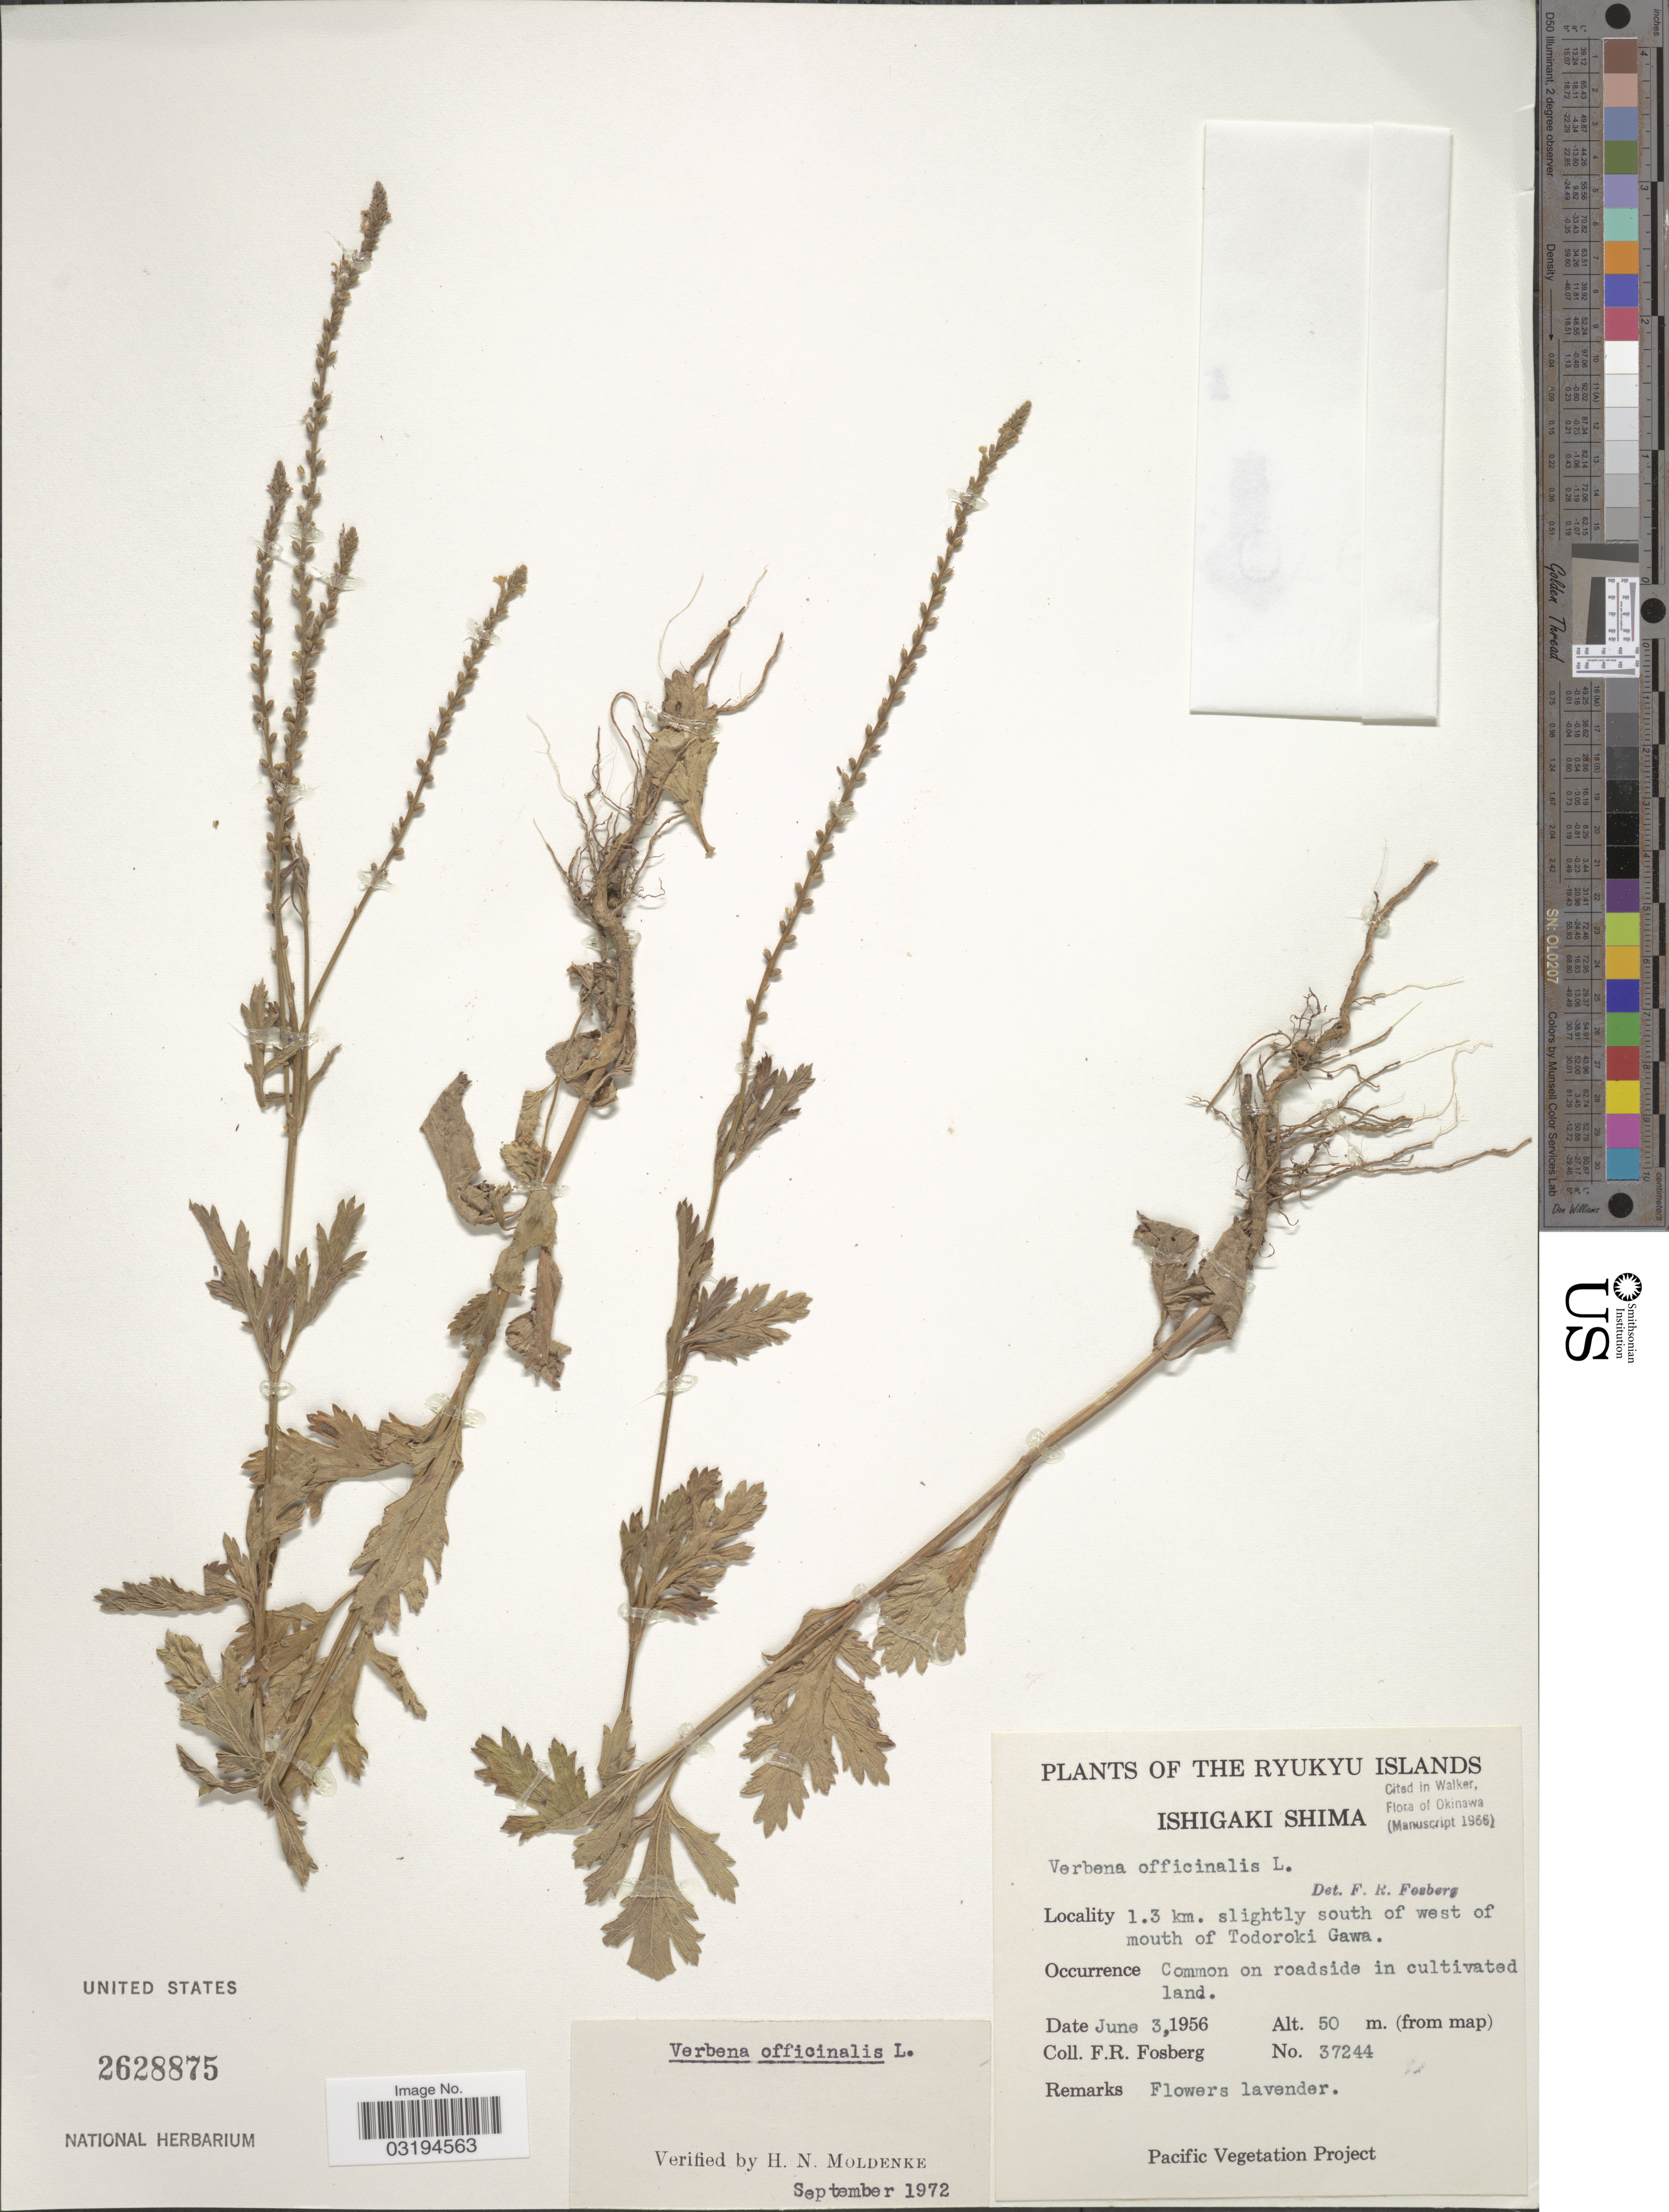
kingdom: Plantae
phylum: Tracheophyta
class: Magnoliopsida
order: Lamiales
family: Verbenaceae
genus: Verbena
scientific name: Verbena officinalis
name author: L.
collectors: F. R. Fosberg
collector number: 37244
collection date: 1956-06-03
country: Japan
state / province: Okinawa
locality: The Ryukyu Islands. Ishigaki Shima. 1.3 km. slightly south of west of mouth of Todoroki Gawa.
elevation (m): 50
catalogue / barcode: US 2628875